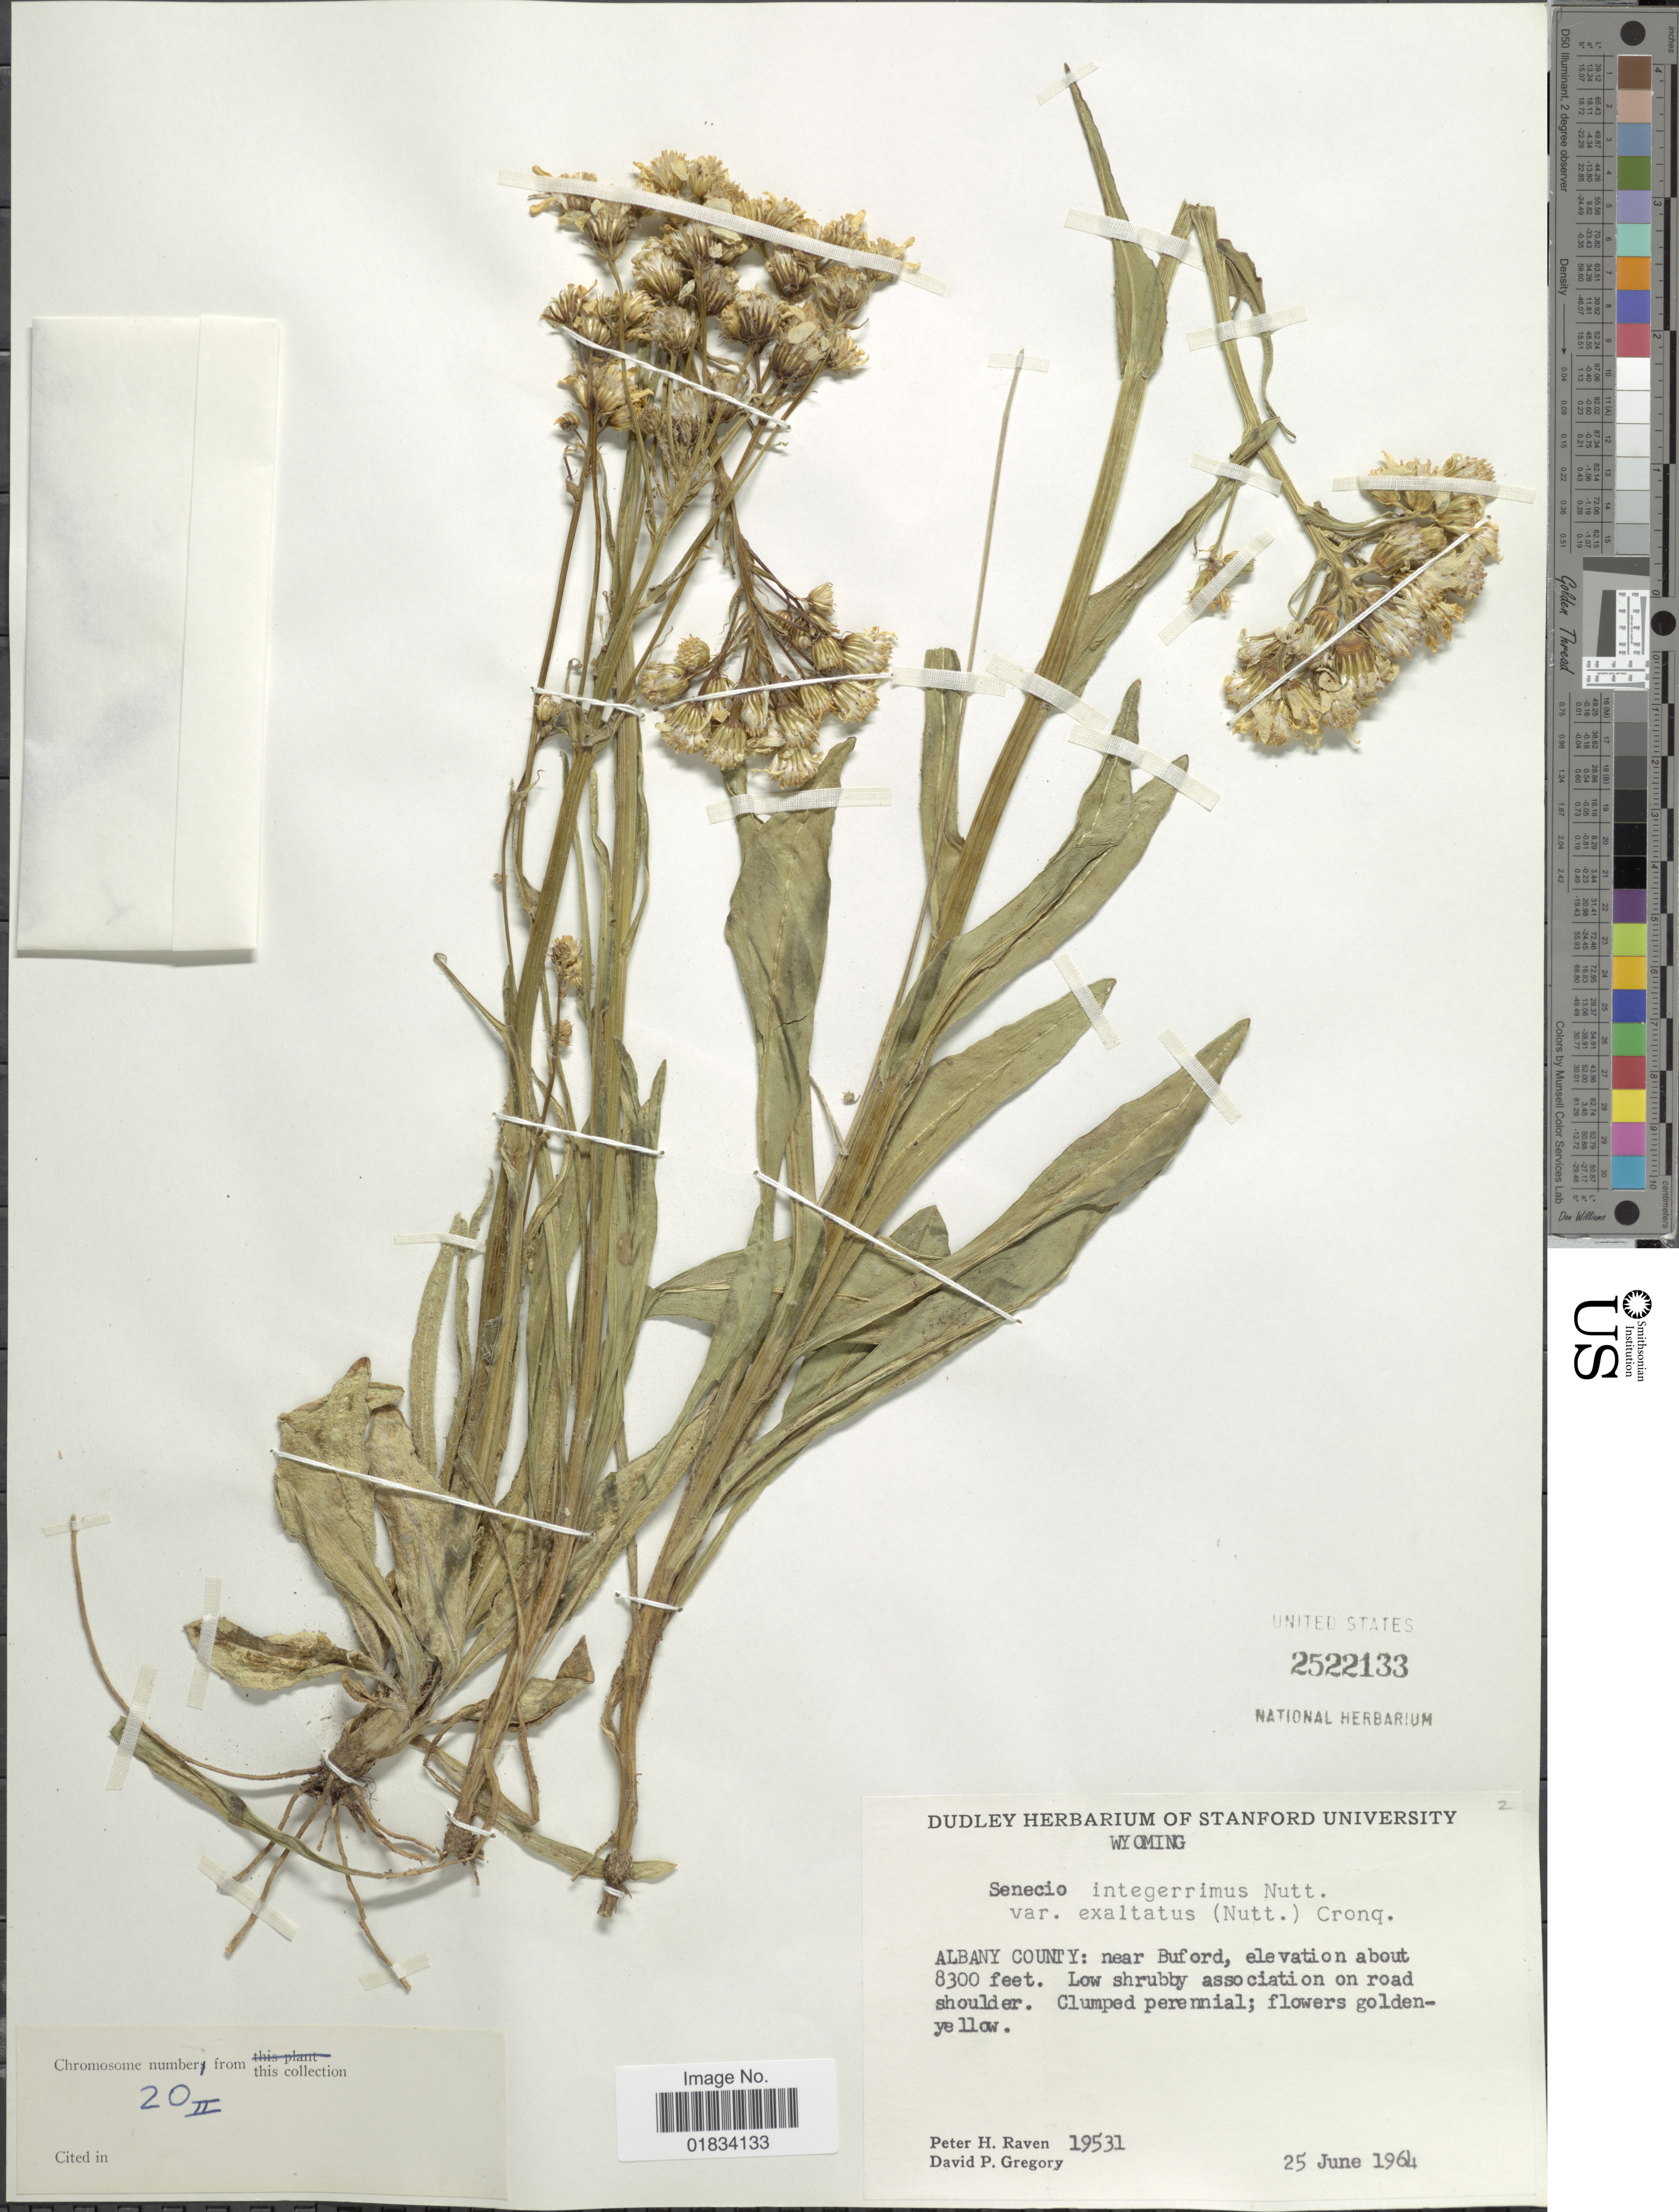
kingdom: Plantae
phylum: Tracheophyta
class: Magnoliopsida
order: Asterales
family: Asteraceae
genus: Senecio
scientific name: Senecio integerrimus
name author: Nutt.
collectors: P. Raven & D. Gregory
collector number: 19531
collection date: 1964-06-25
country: United States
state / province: Wyoming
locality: Albany County: near Buford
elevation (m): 2530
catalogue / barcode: US 2522133